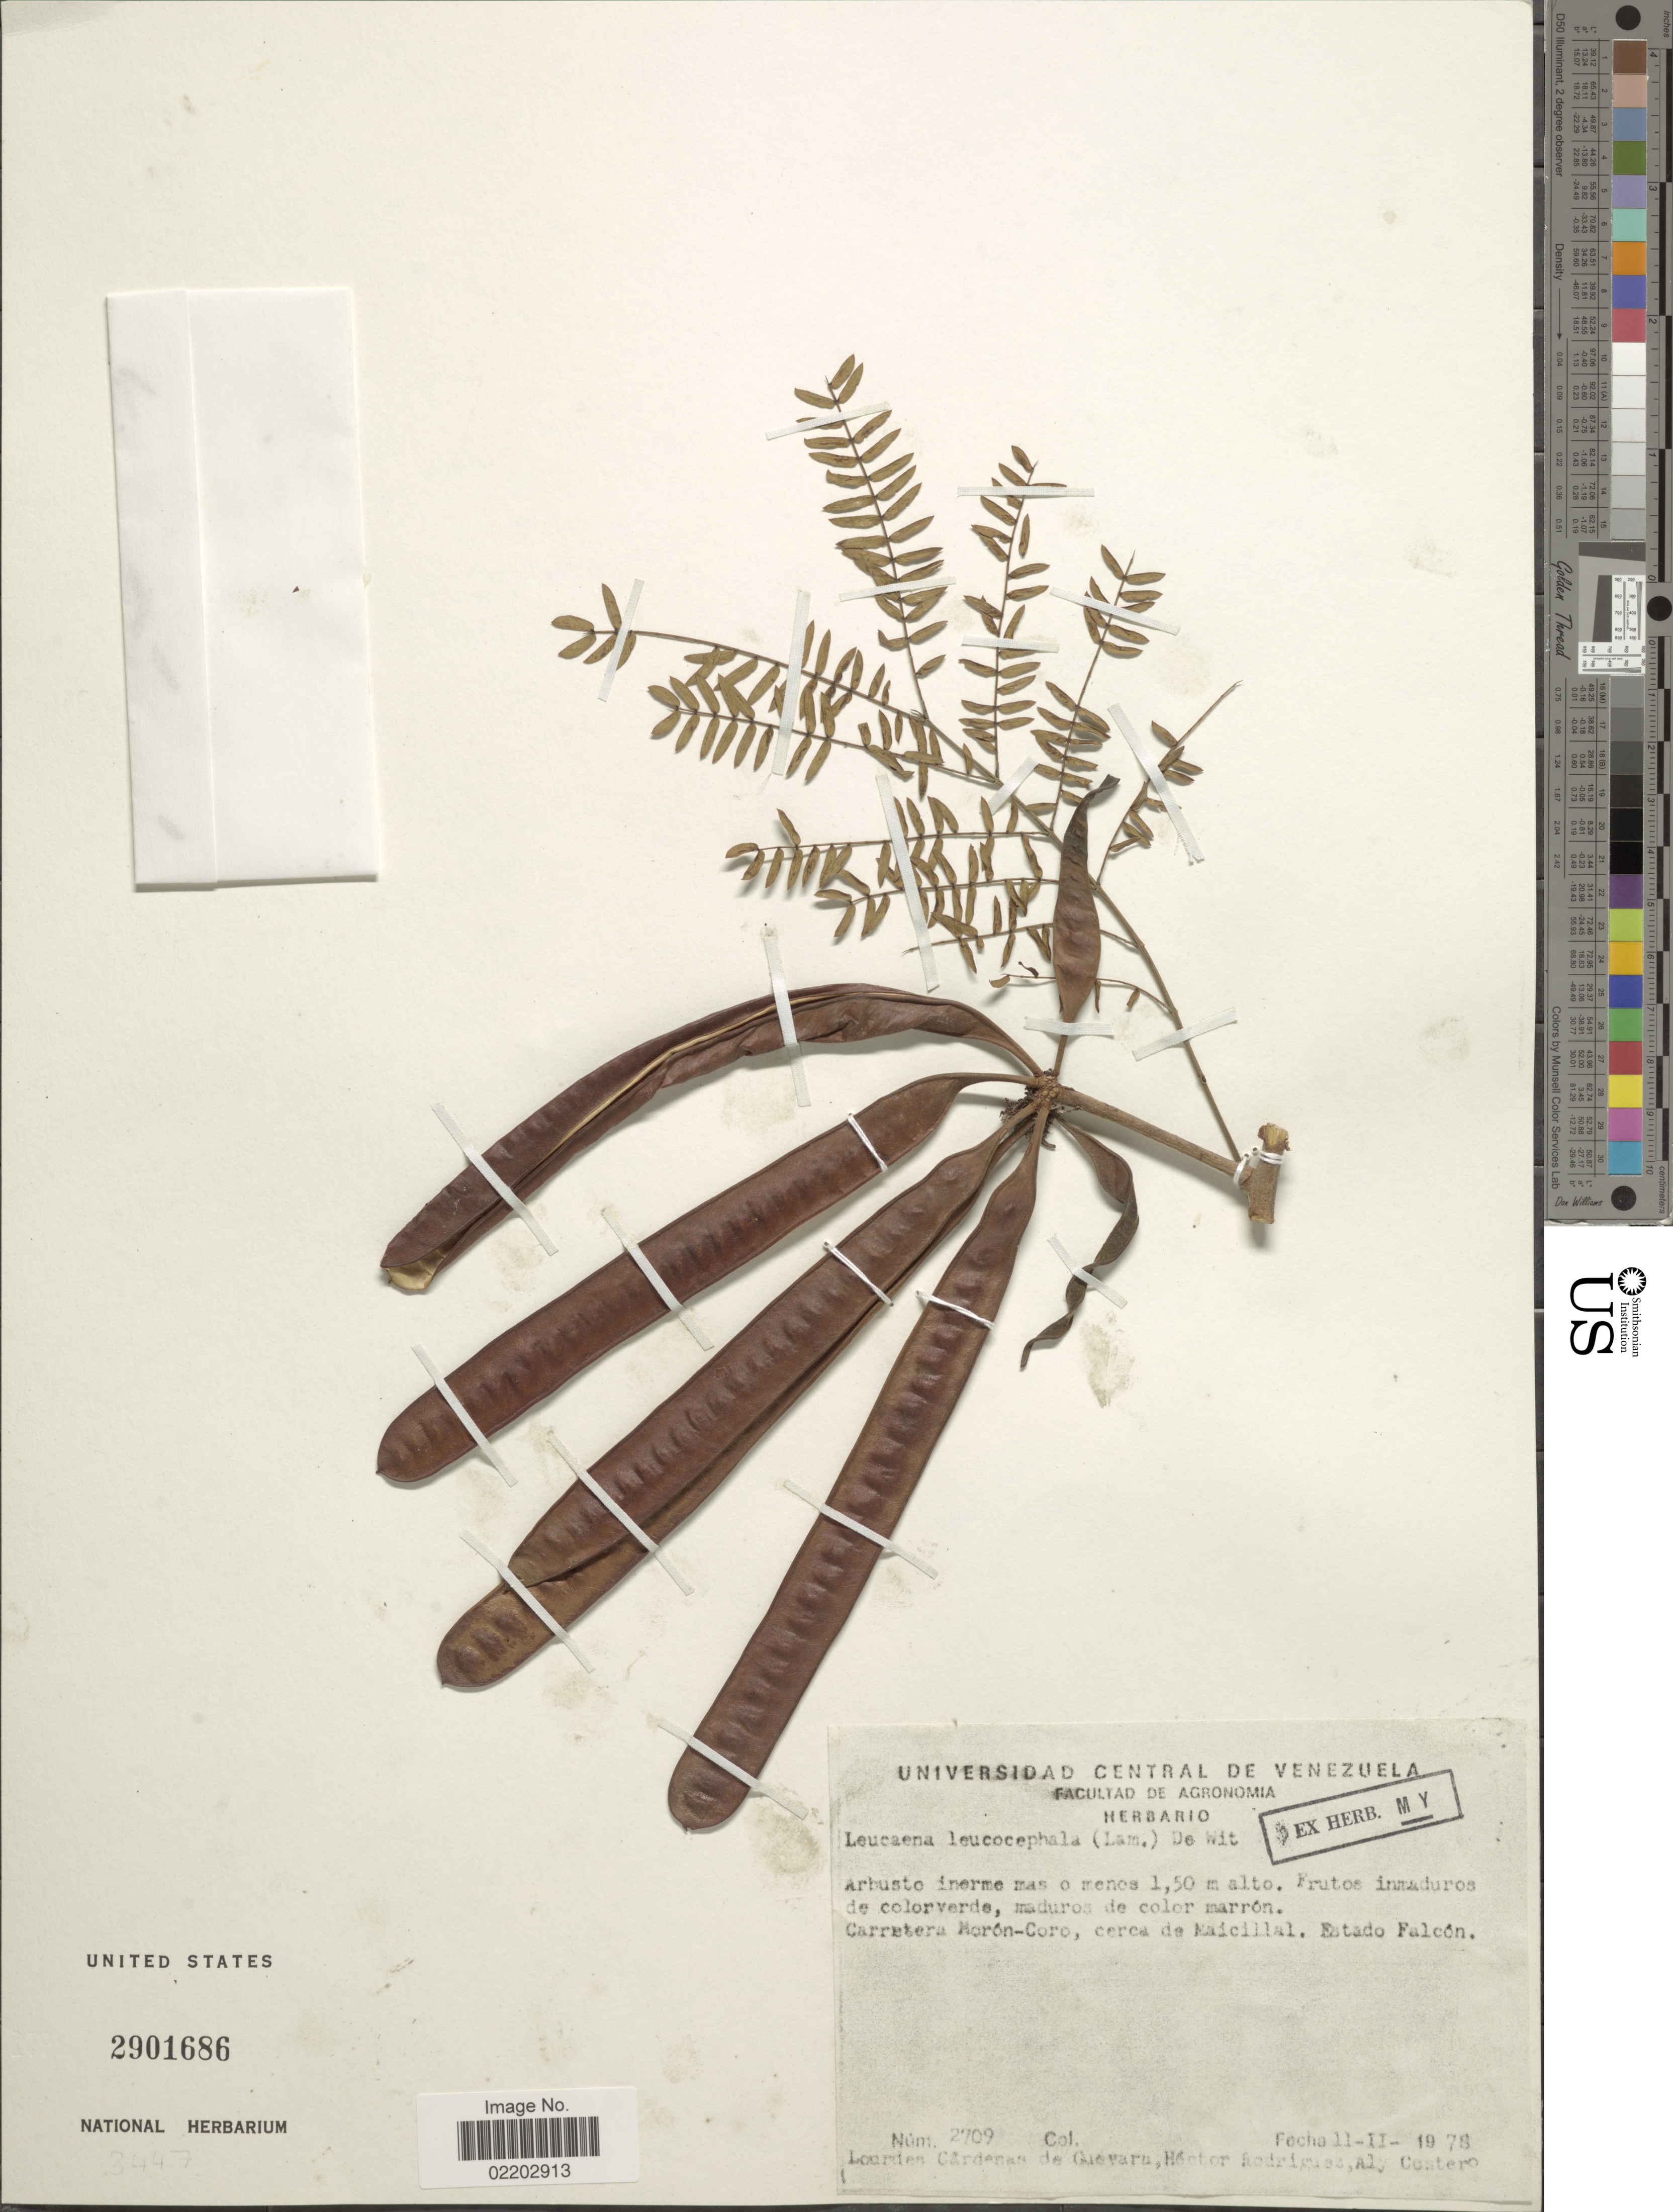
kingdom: Plantae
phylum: Tracheophyta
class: Magnoliopsida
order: Fabales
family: Fabaceae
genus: Leucaena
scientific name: Leucaena leucocephala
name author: (Lam.) de Wit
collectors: C. de Guevara, H. Rodriguez & A. Costero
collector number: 2709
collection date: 1978-02-11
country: Venezuela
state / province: Falcón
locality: Carretera Morón-Coro, cerca de Maicillal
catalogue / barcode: US 2901686